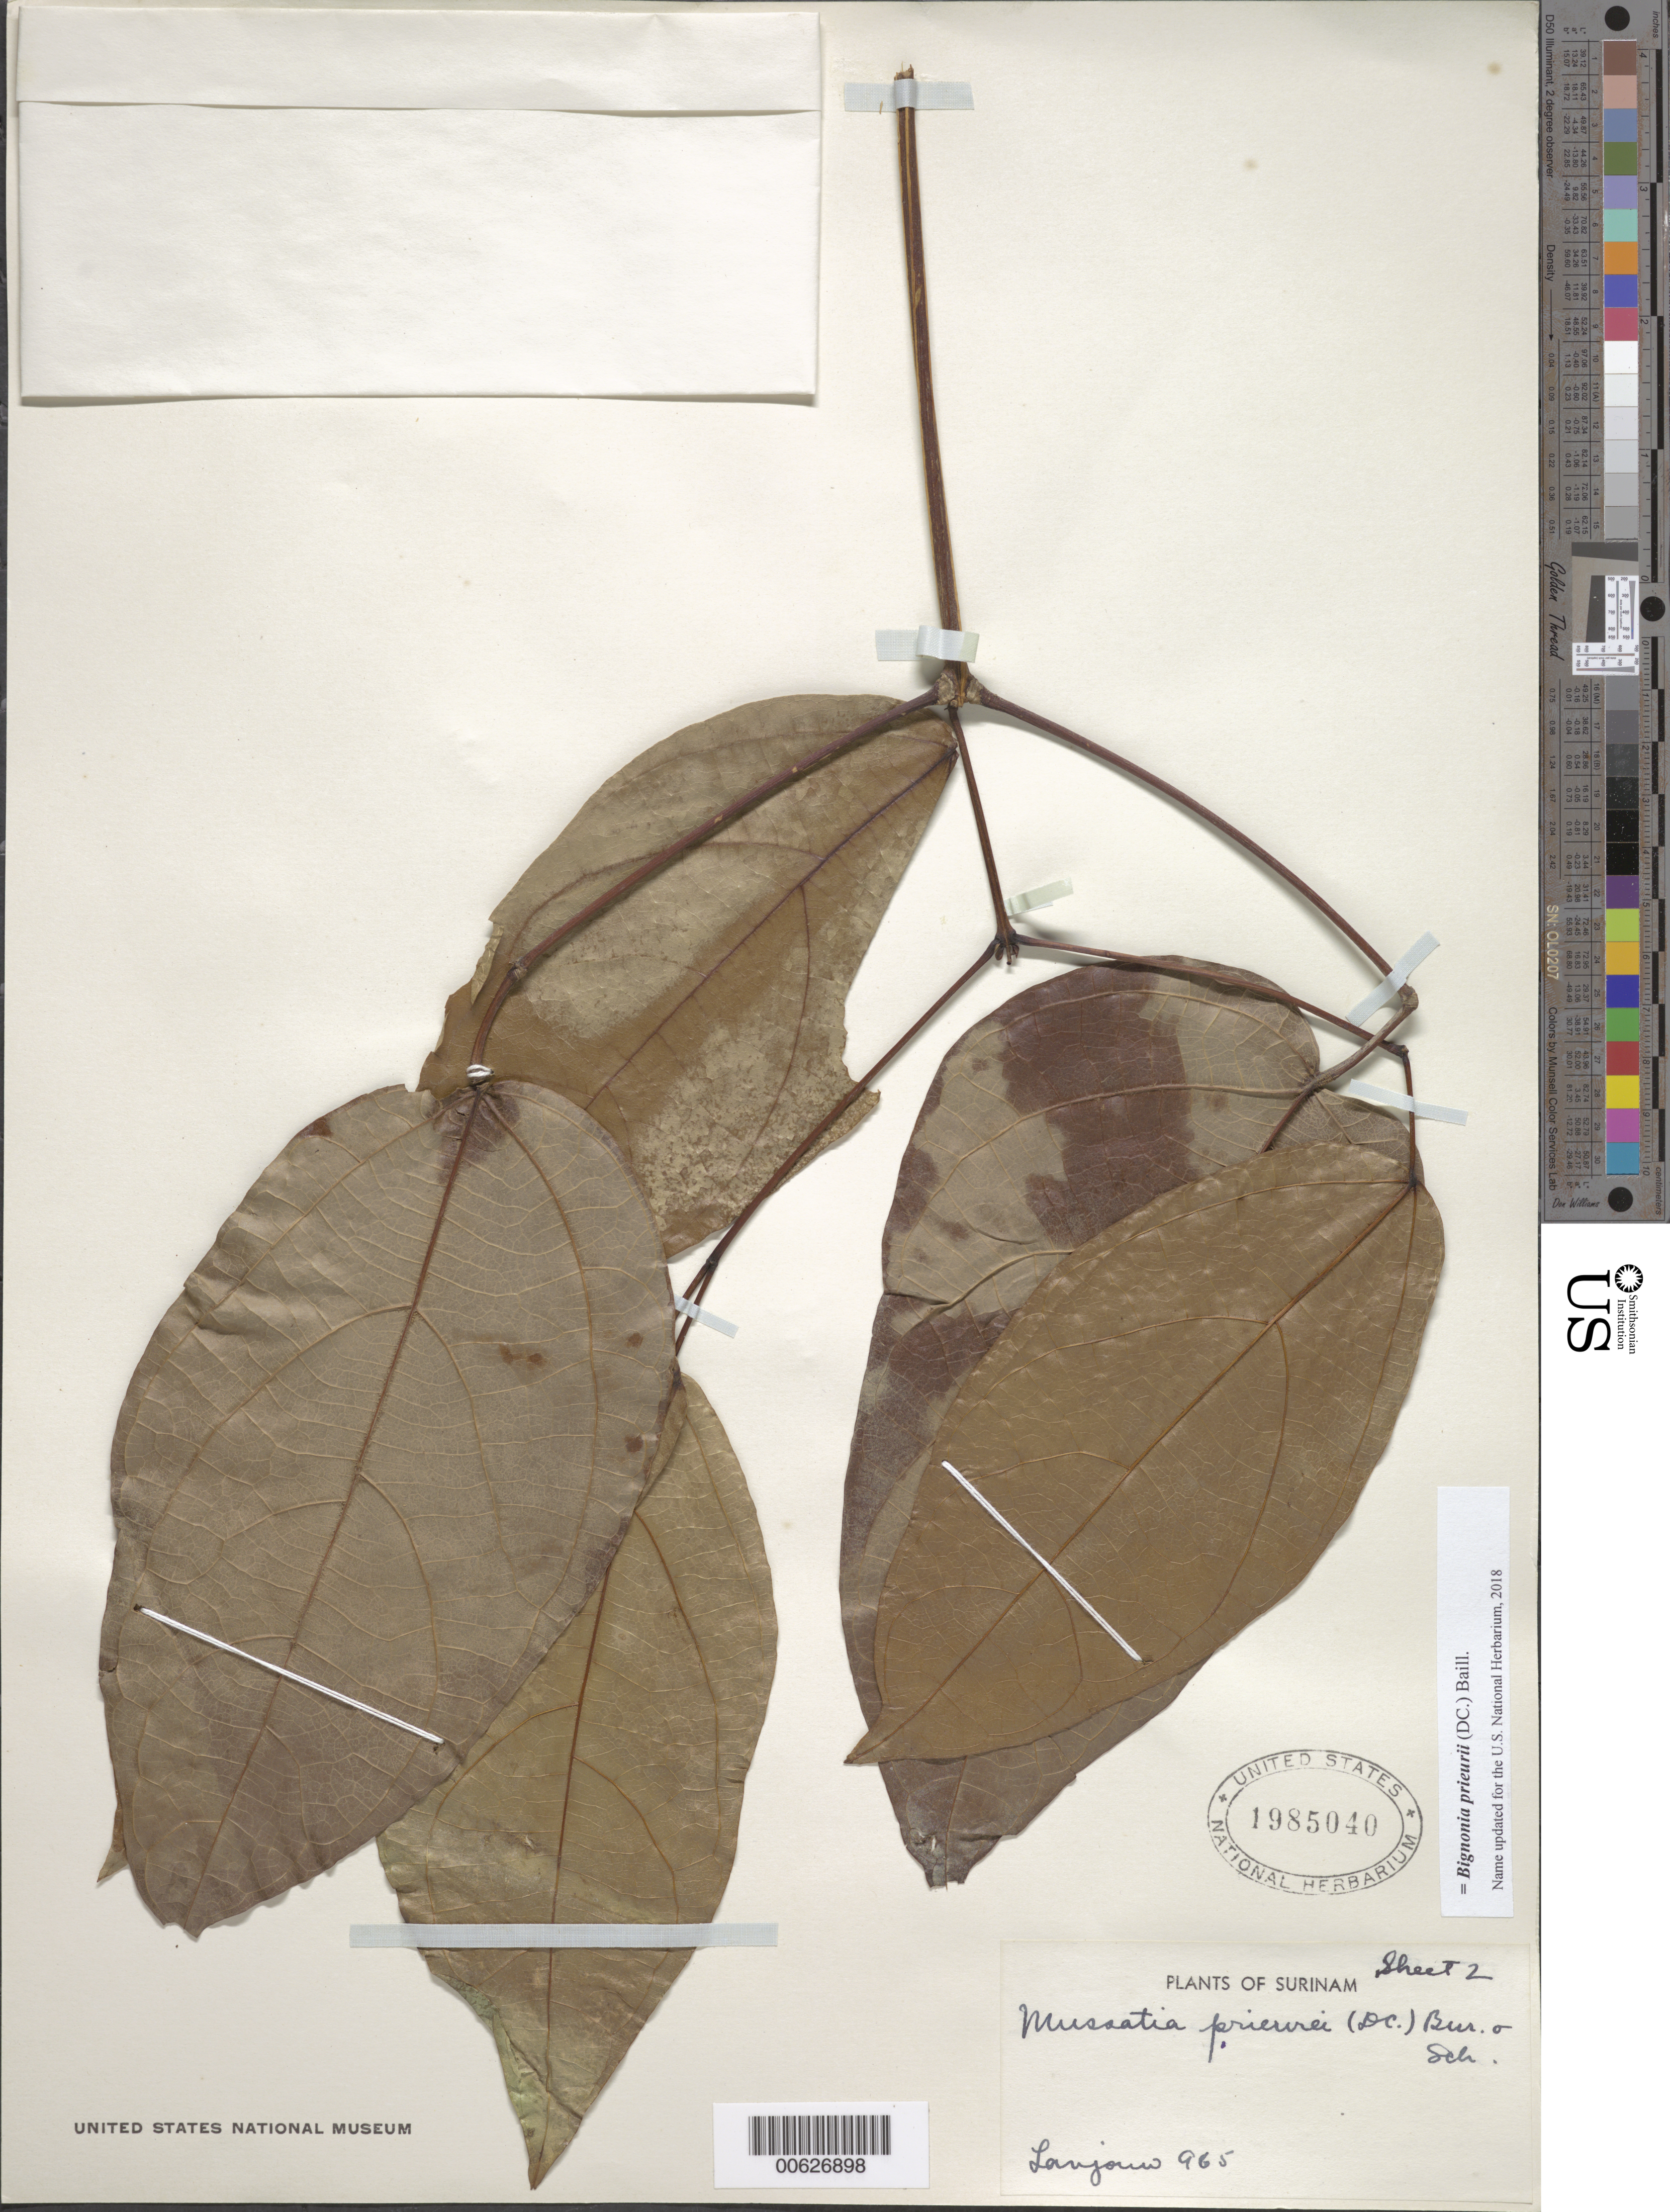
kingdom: Plantae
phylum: Tracheophyta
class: Magnoliopsida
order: Lamiales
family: Bignoniaceae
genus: Bignonia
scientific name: Bignonia prieurei DC. ex Seem., nom. illeg. hom.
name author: DC. ex Seem.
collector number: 965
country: Suriname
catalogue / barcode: US 1985040